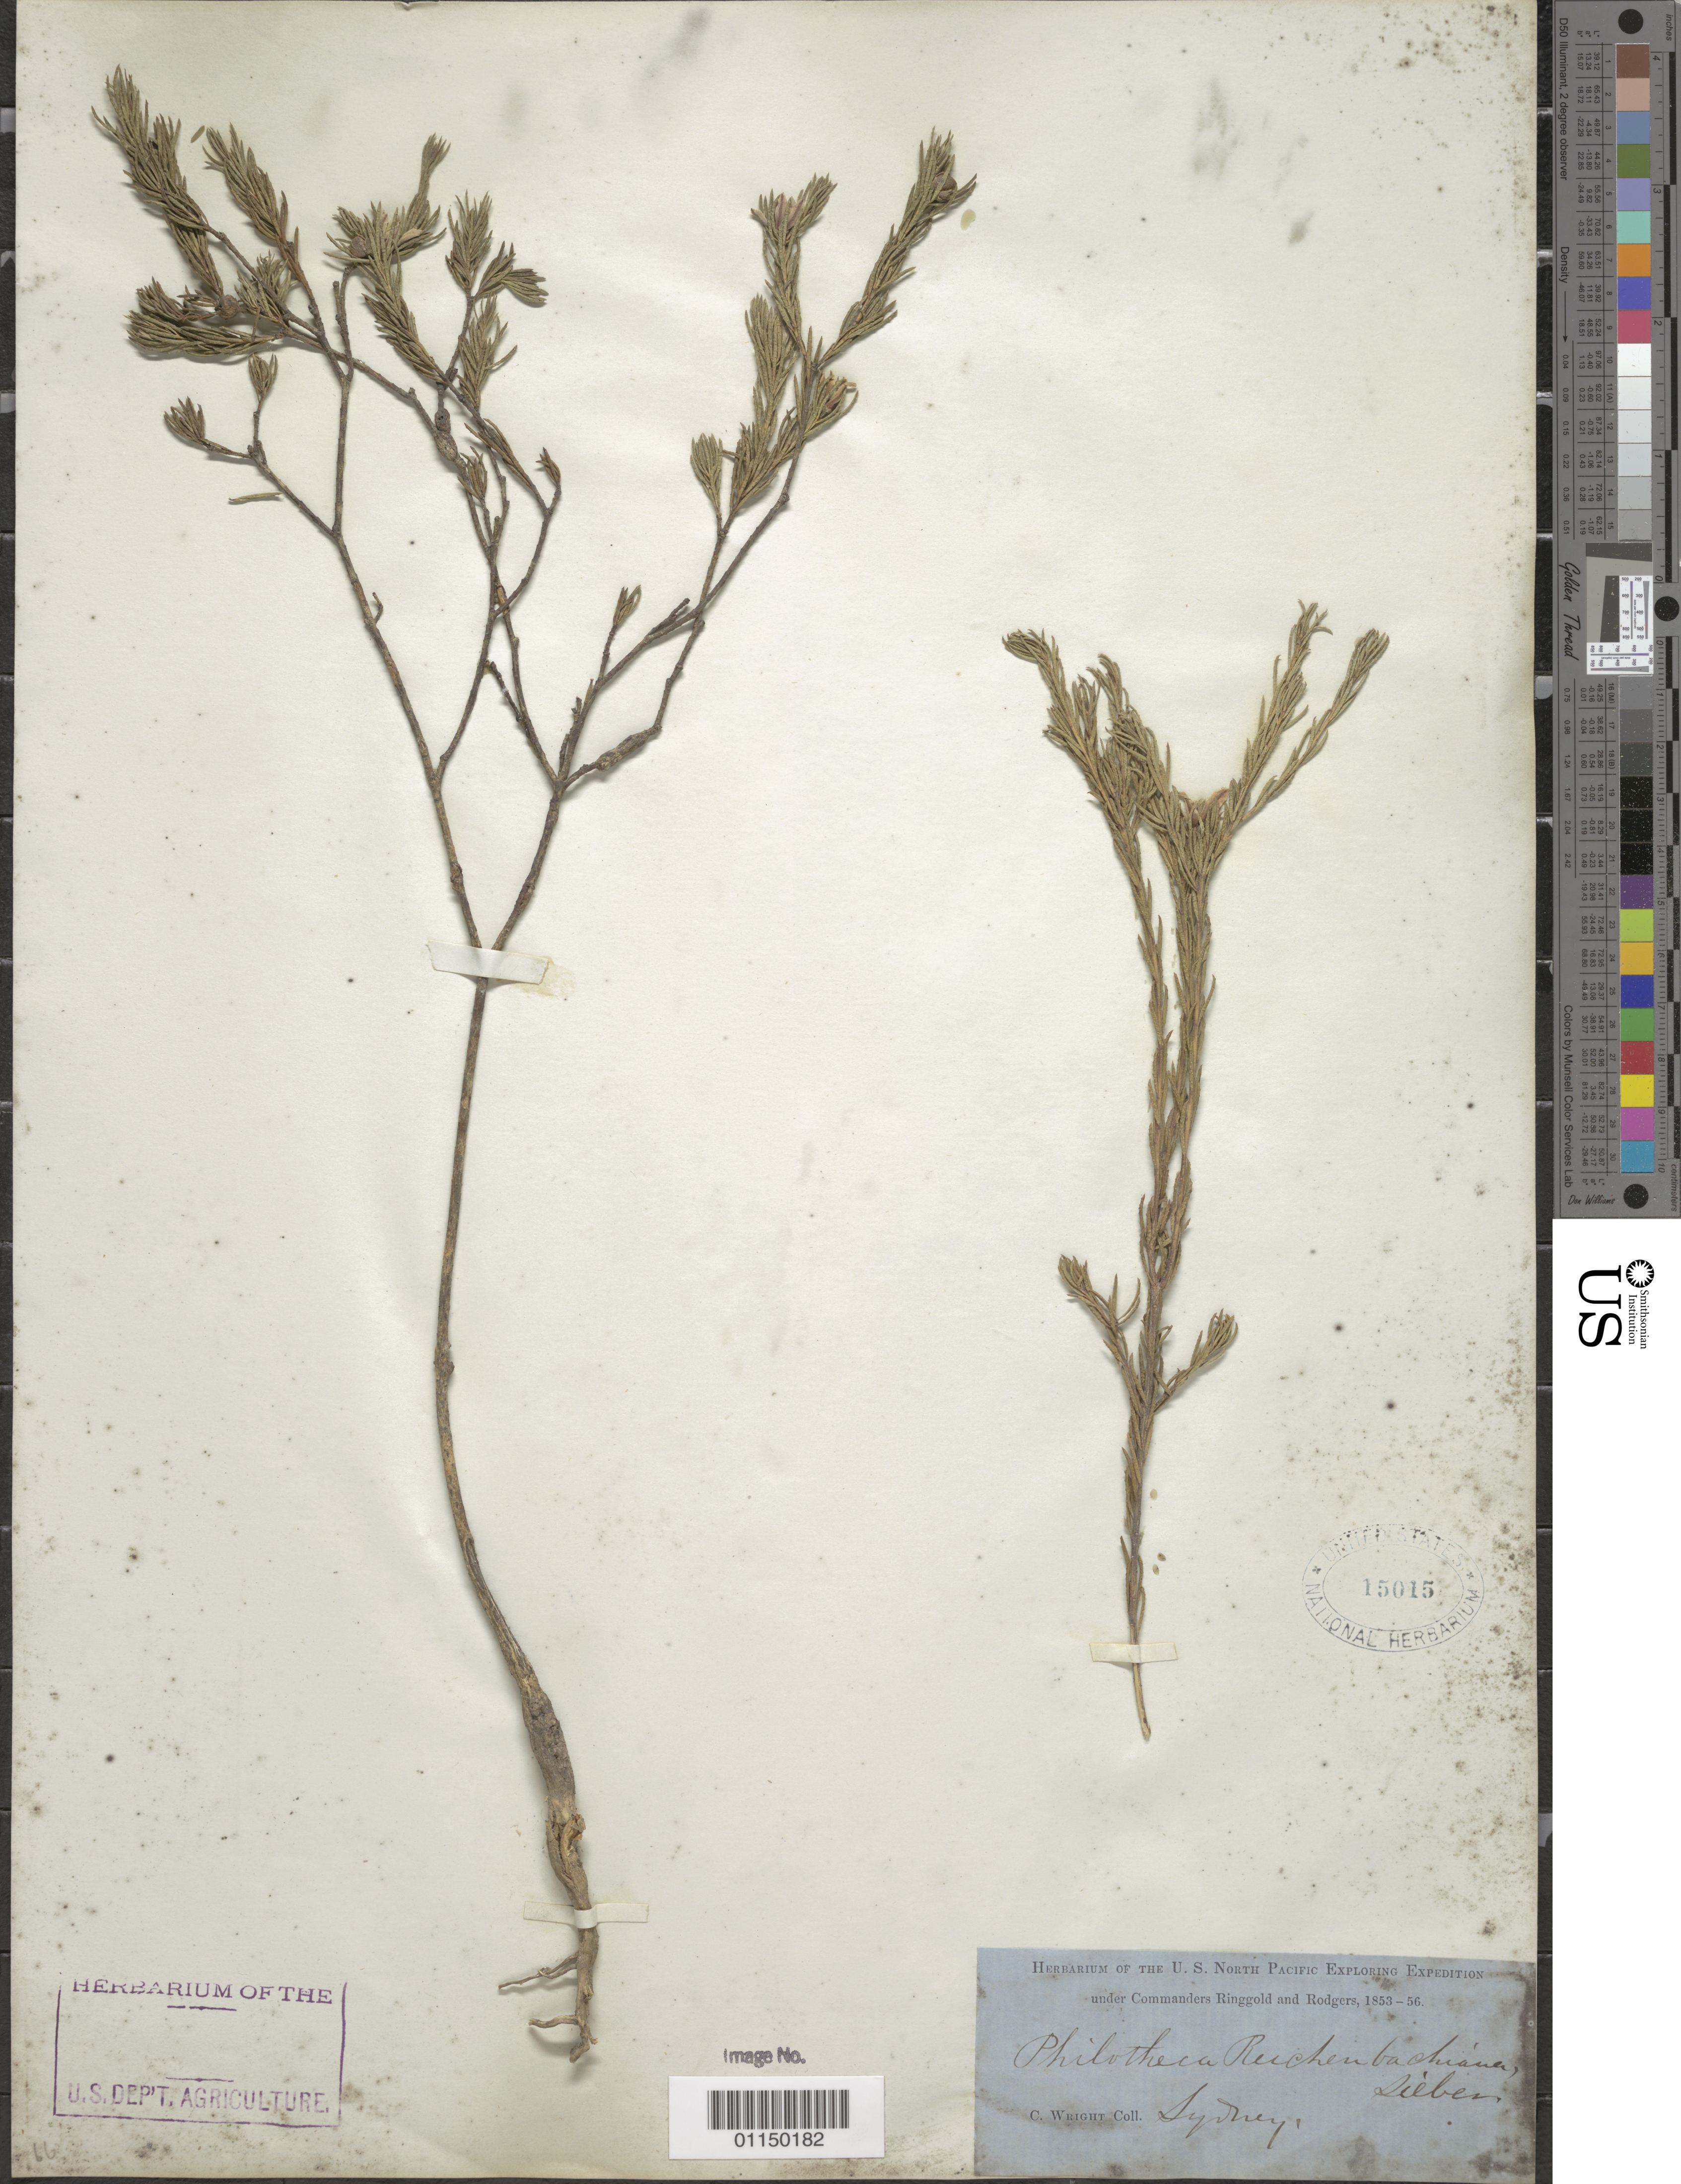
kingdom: Plantae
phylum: Tracheophyta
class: Magnoliopsida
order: Sapindales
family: Rutaceae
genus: Philotheca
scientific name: Philotheca reichenbachiana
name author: Sieber ex Spreng.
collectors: C. Wright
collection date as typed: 1853 to -- -- 1856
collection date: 1853/1856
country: Australia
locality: Sydney.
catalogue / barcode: US 15015